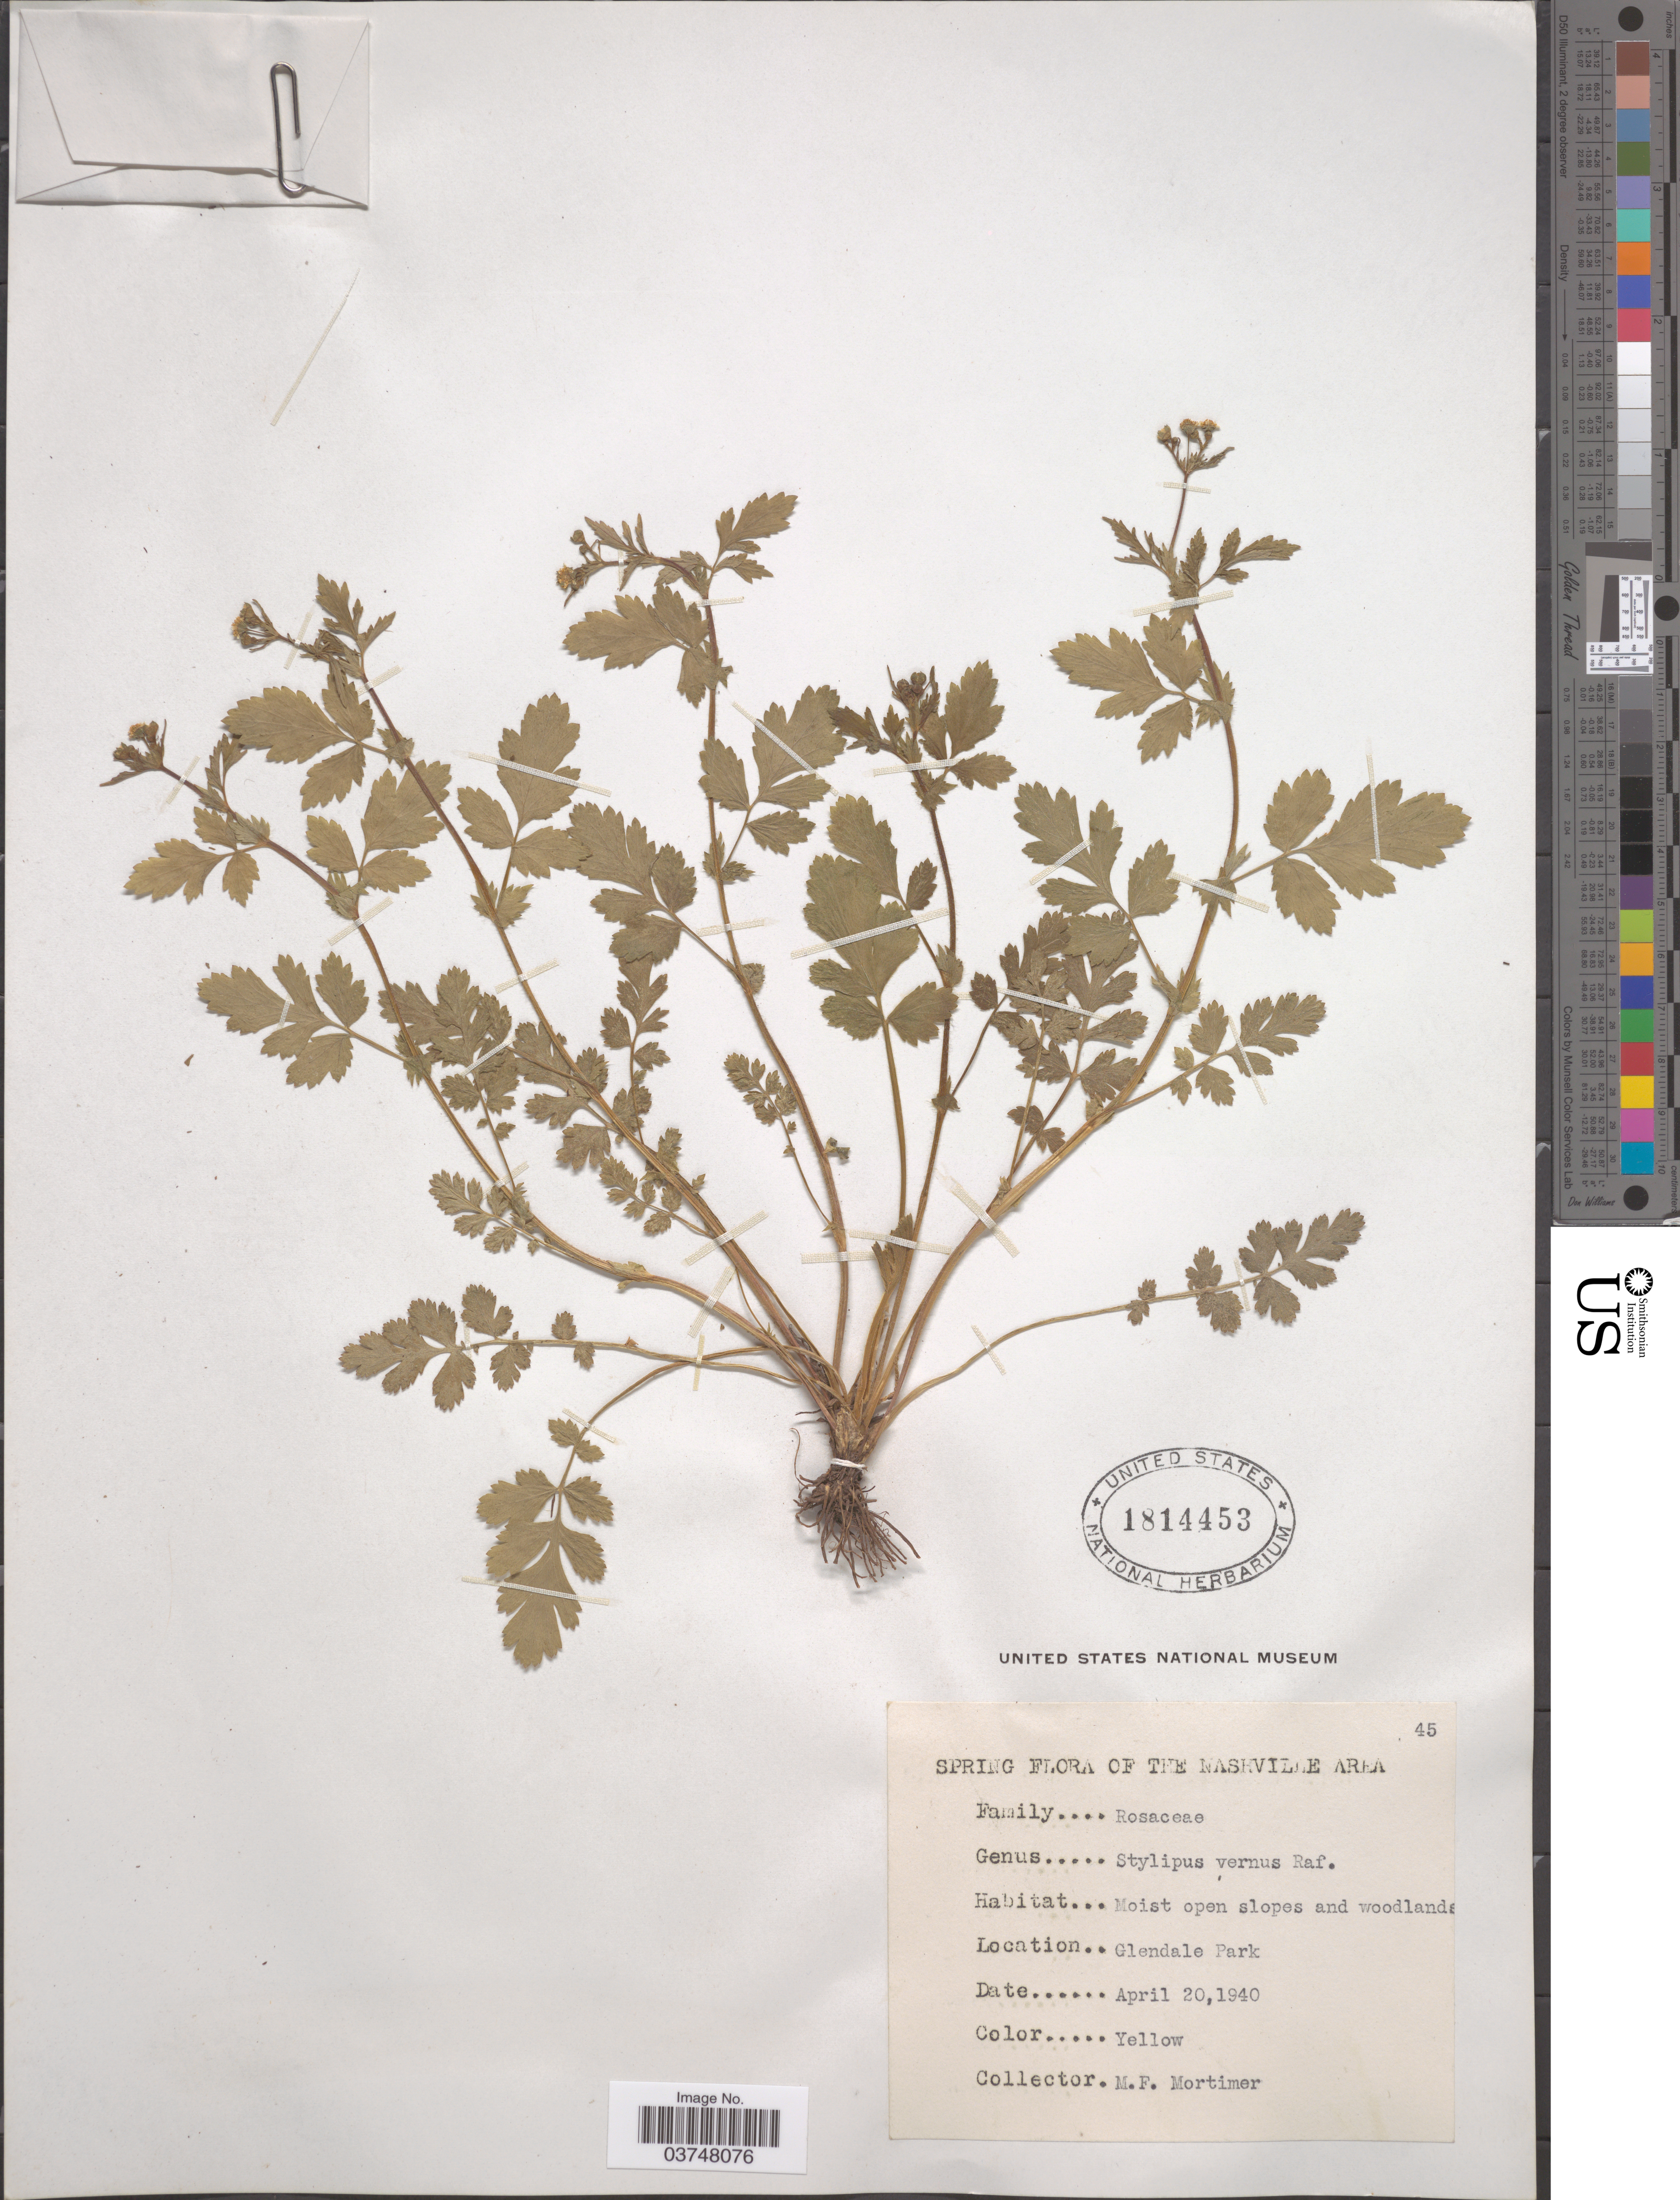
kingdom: Plantae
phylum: Tracheophyta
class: Magnoliopsida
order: Rosales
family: Rosaceae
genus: Geum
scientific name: Geum vernum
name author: (Raf.) Torr. & A. Gray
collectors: M. Mortimer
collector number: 45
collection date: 1940-04-20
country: United States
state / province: Tennessee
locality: The Nashville Area. Glendale Park.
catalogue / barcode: US 1814453